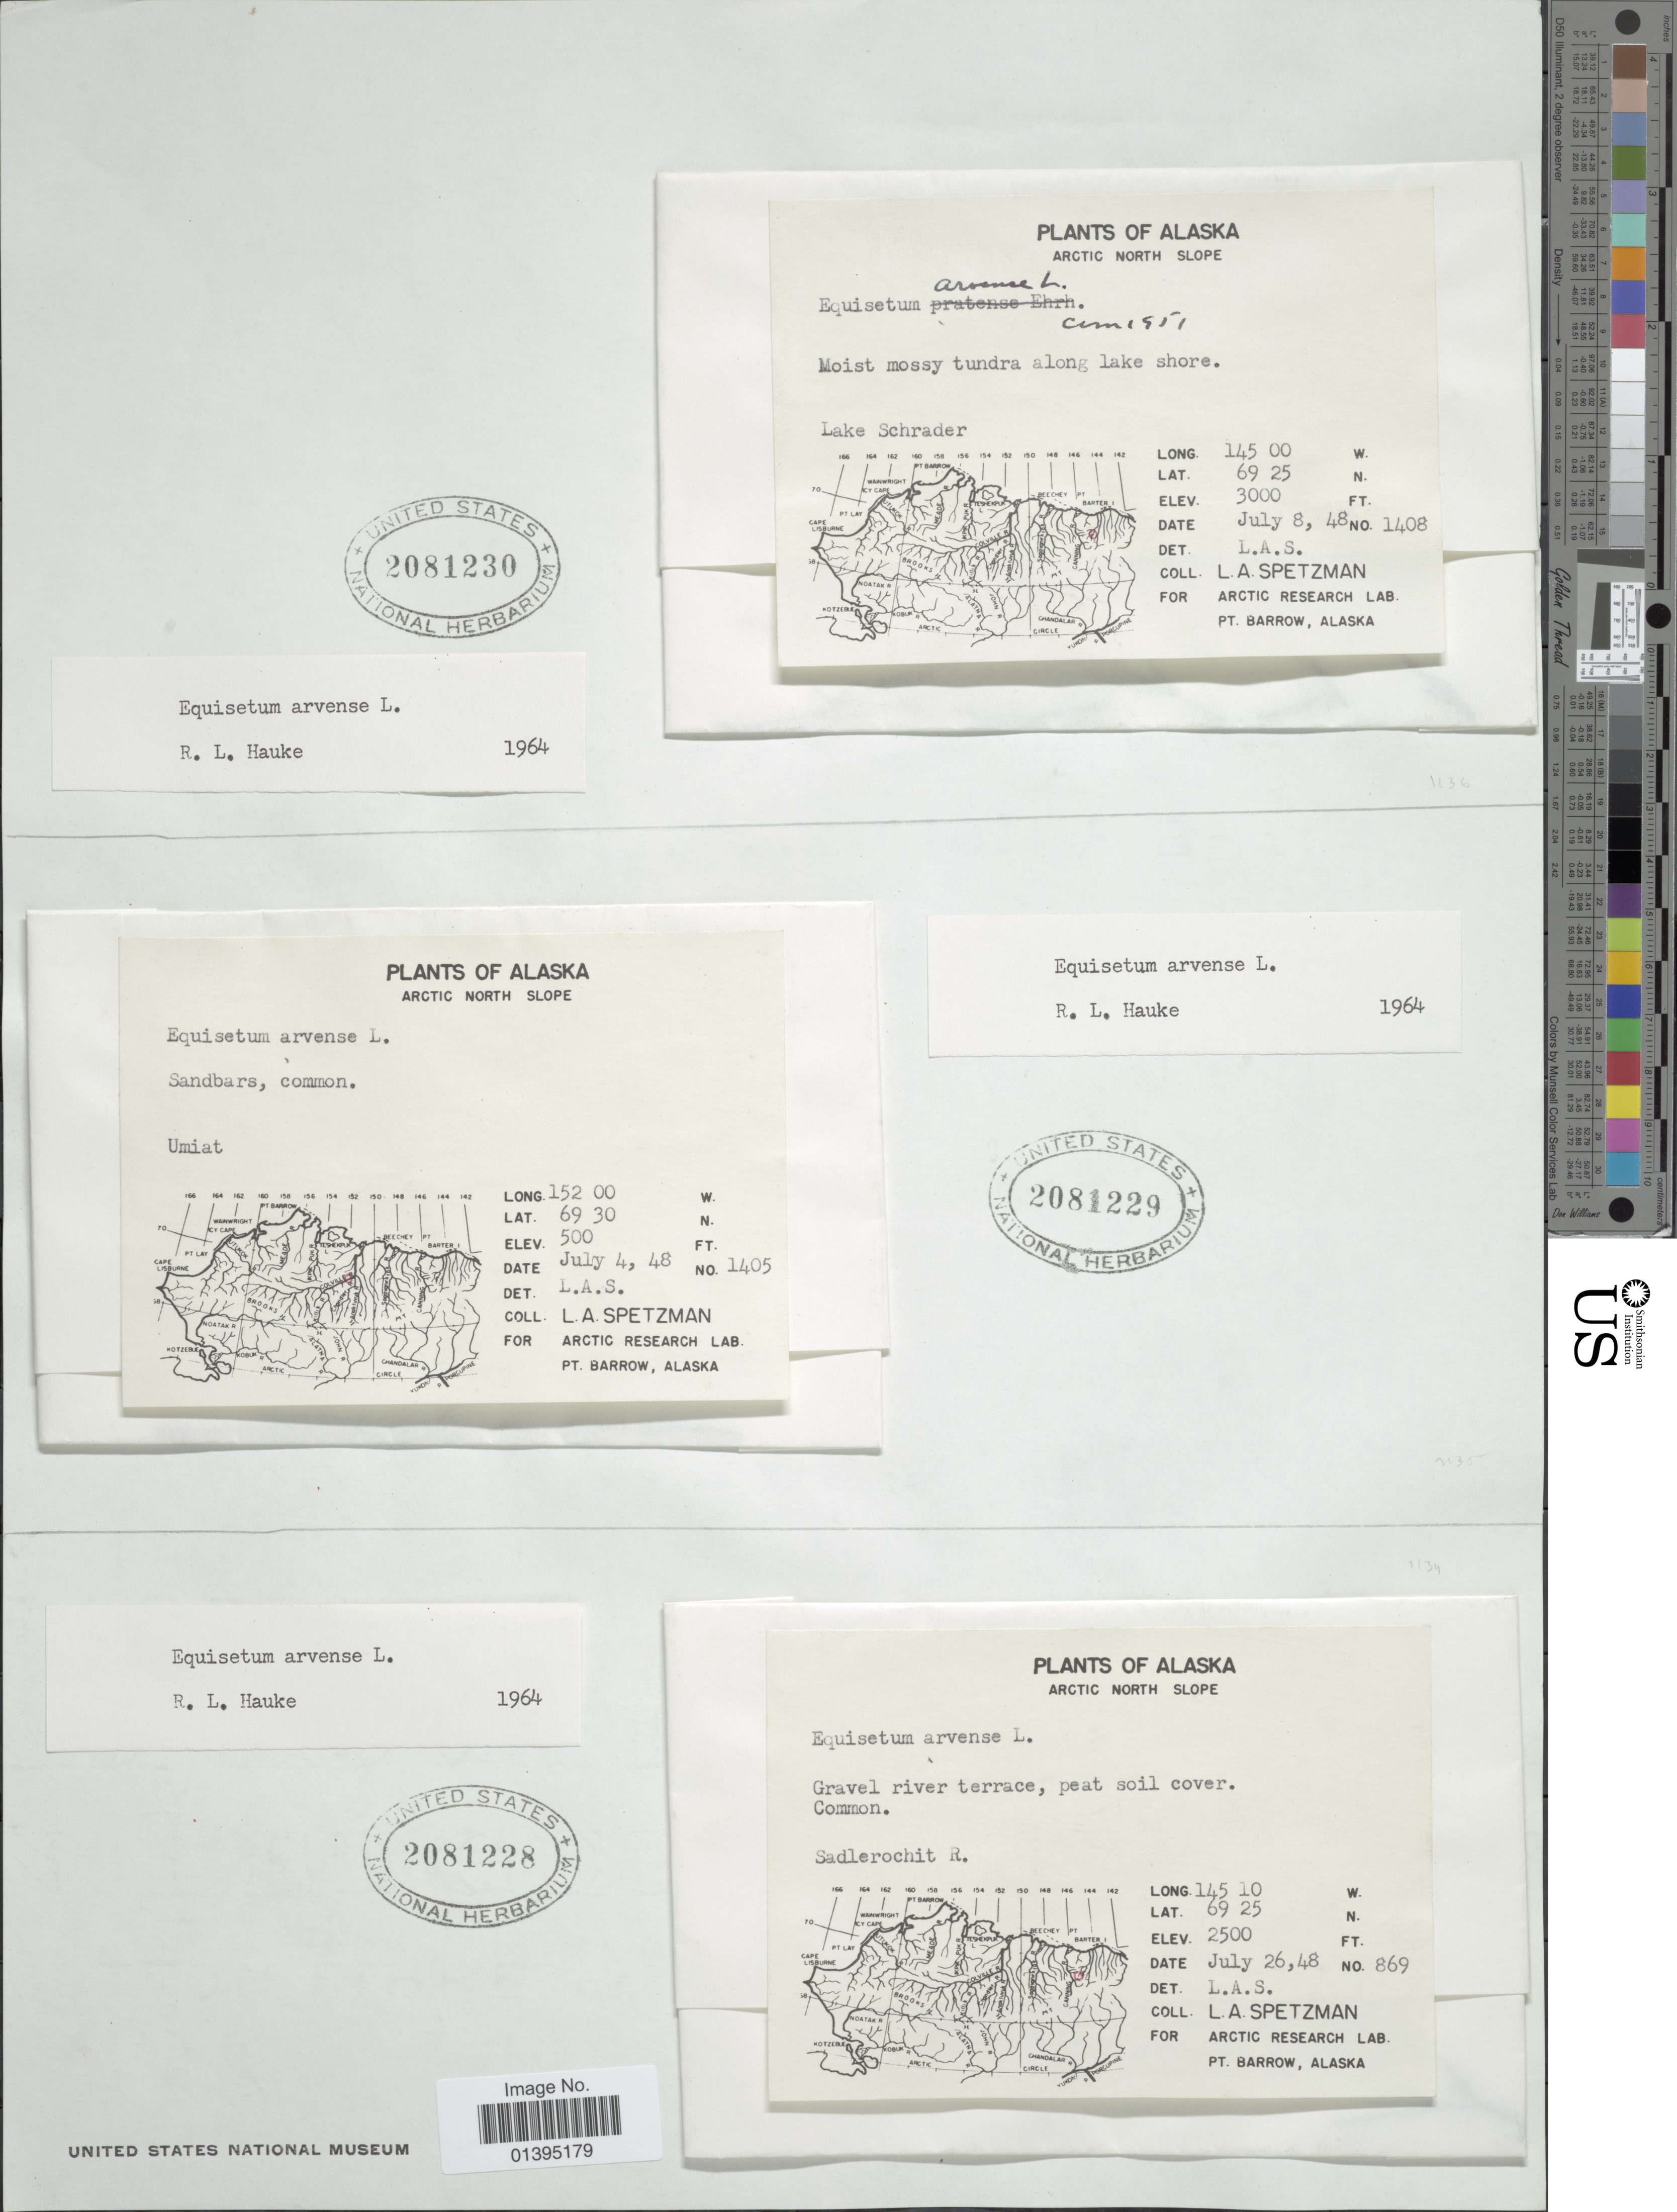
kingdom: Plantae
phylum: Tracheophyta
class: Polypodiopsida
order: Equisetales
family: Equisetaceae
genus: Equisetum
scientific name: Equisetum arvense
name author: L.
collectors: L. Spetzman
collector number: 1405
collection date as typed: Transcribed d/m/y: 4/7/48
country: United States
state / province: Alaska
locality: Arctic North Slope, Sandbars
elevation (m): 152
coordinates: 69 30, 152 00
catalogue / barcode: US 2081229-2